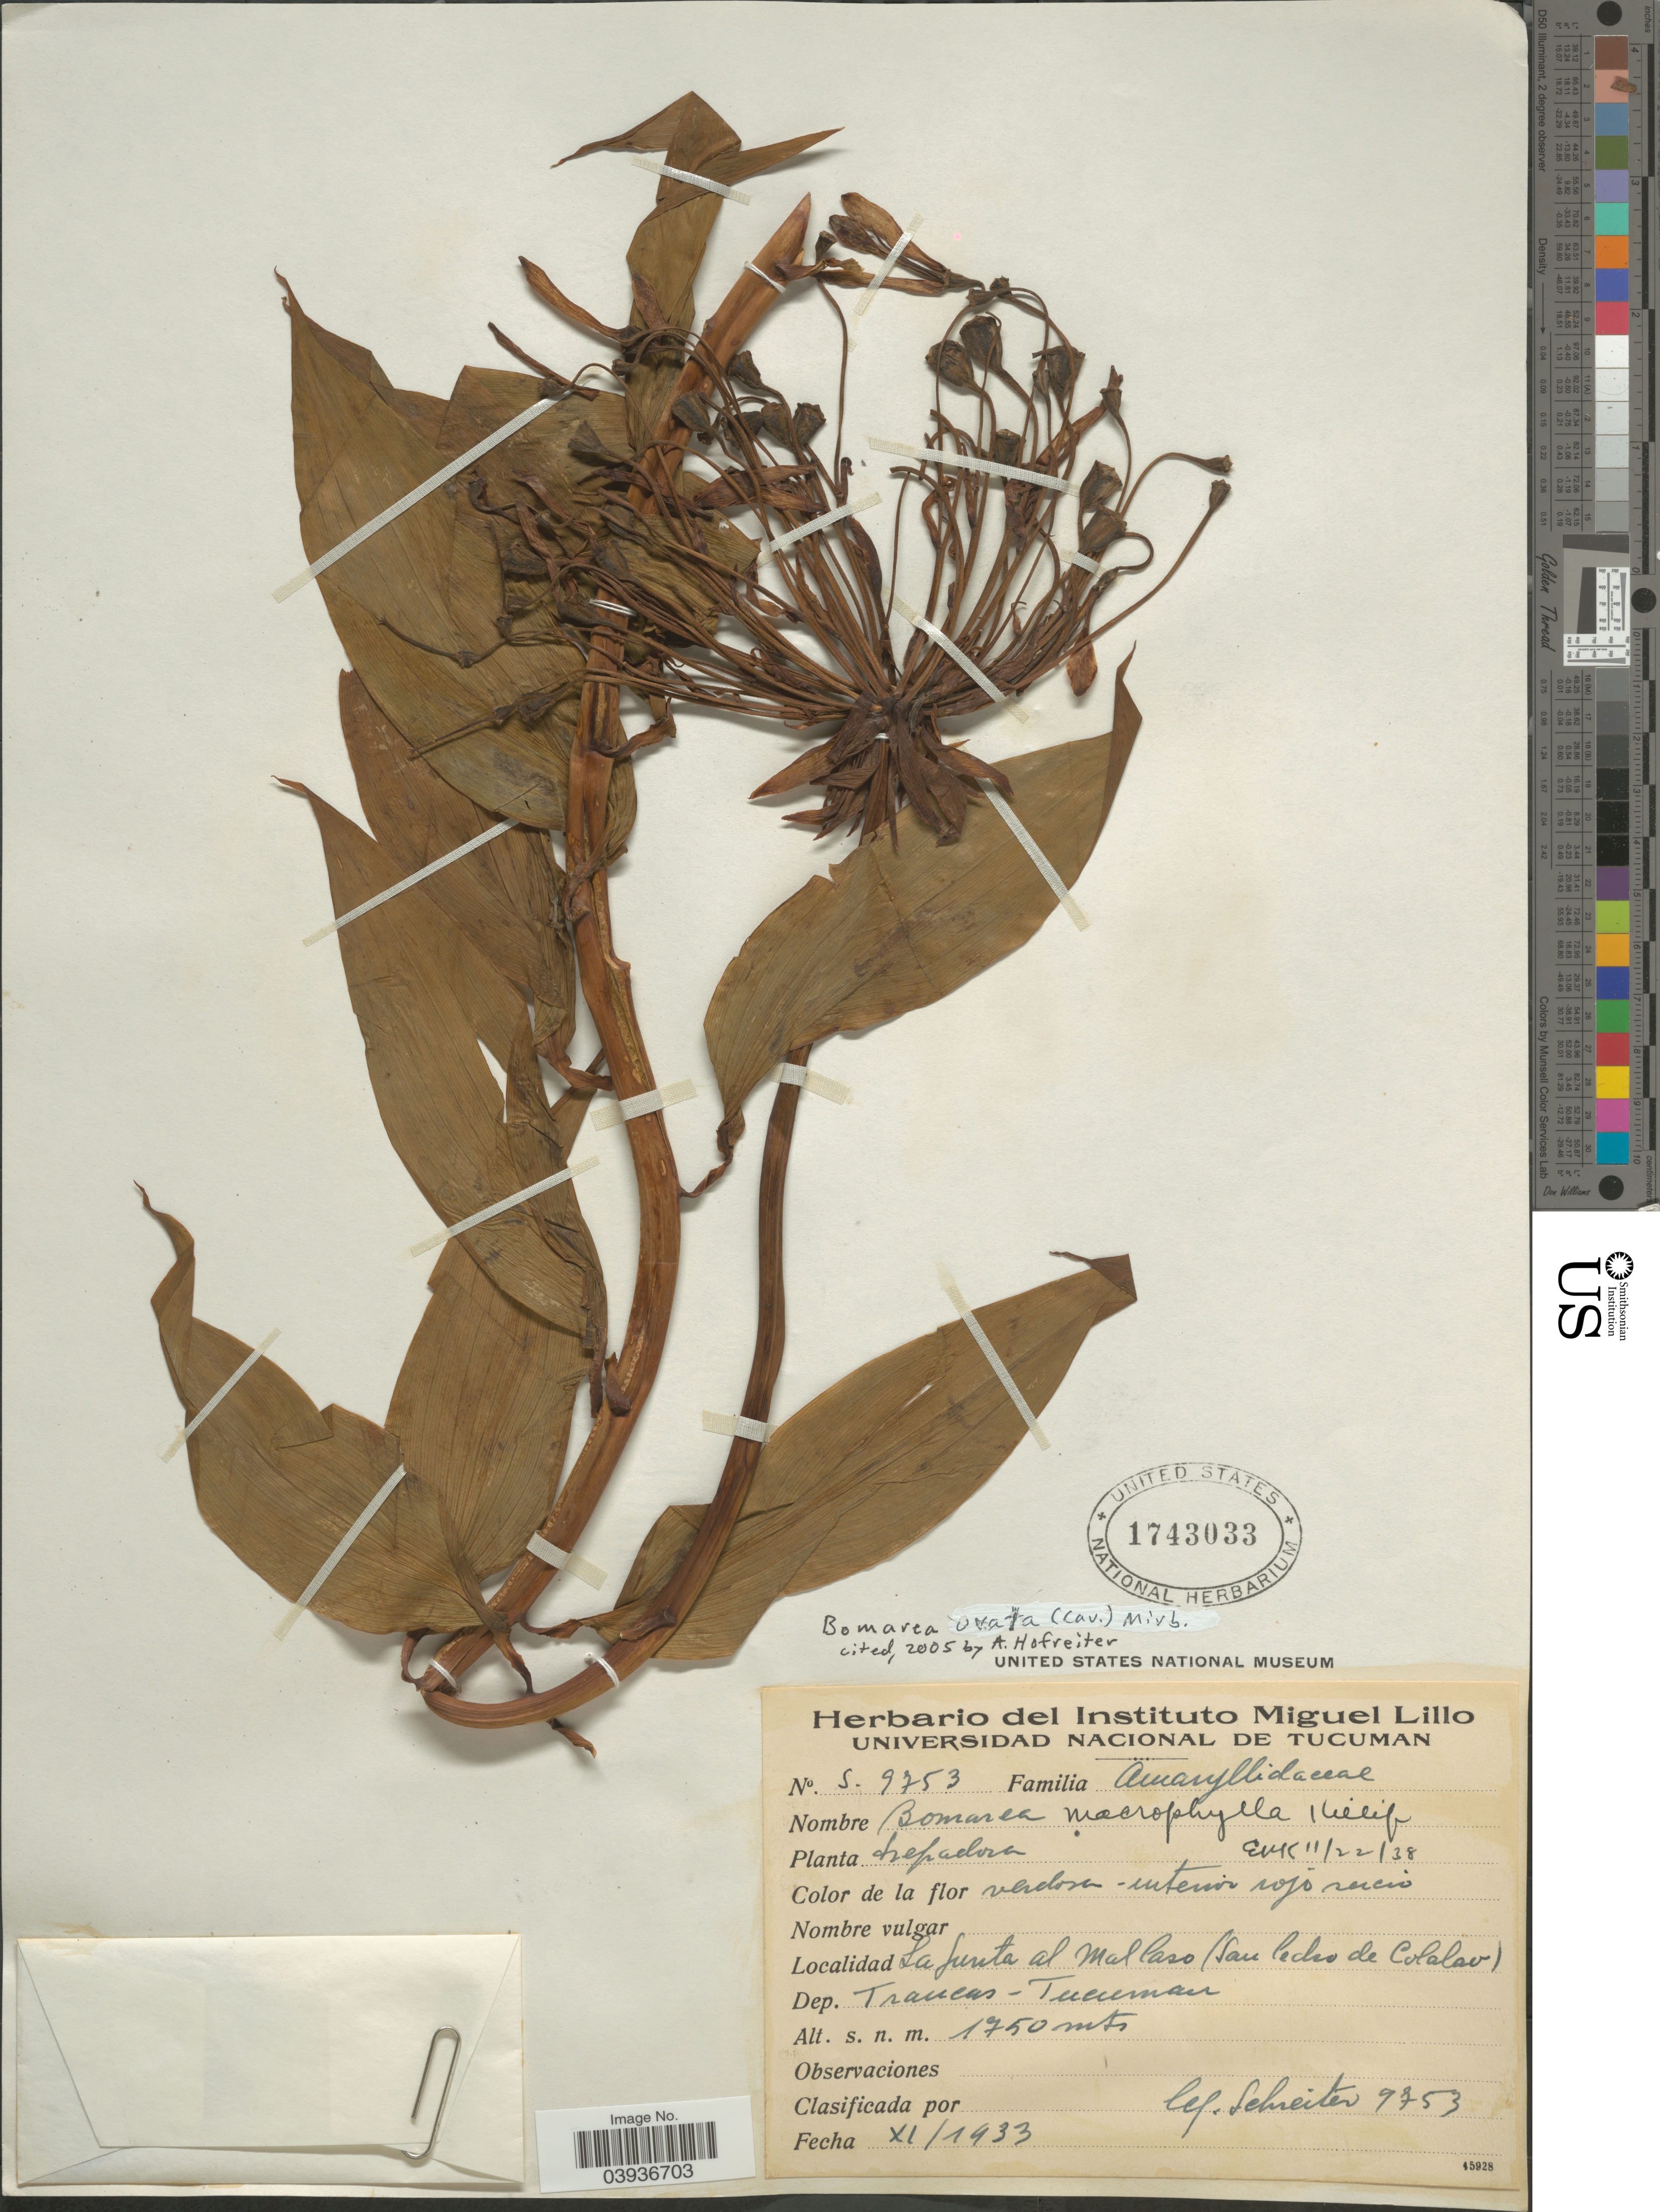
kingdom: Plantae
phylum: Tracheophyta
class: Liliopsida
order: Liliales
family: Alstroemeriaceae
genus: Bomarea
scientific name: Bomarea ovata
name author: (Cav.) Mirb.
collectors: -. Schreiter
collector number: S9753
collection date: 1933-11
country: Argentina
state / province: Tucuman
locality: La Junta al Mal Paso (San Pedro de Colalao). Dep. Trancas-Tucuman.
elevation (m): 1750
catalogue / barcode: US 1743033